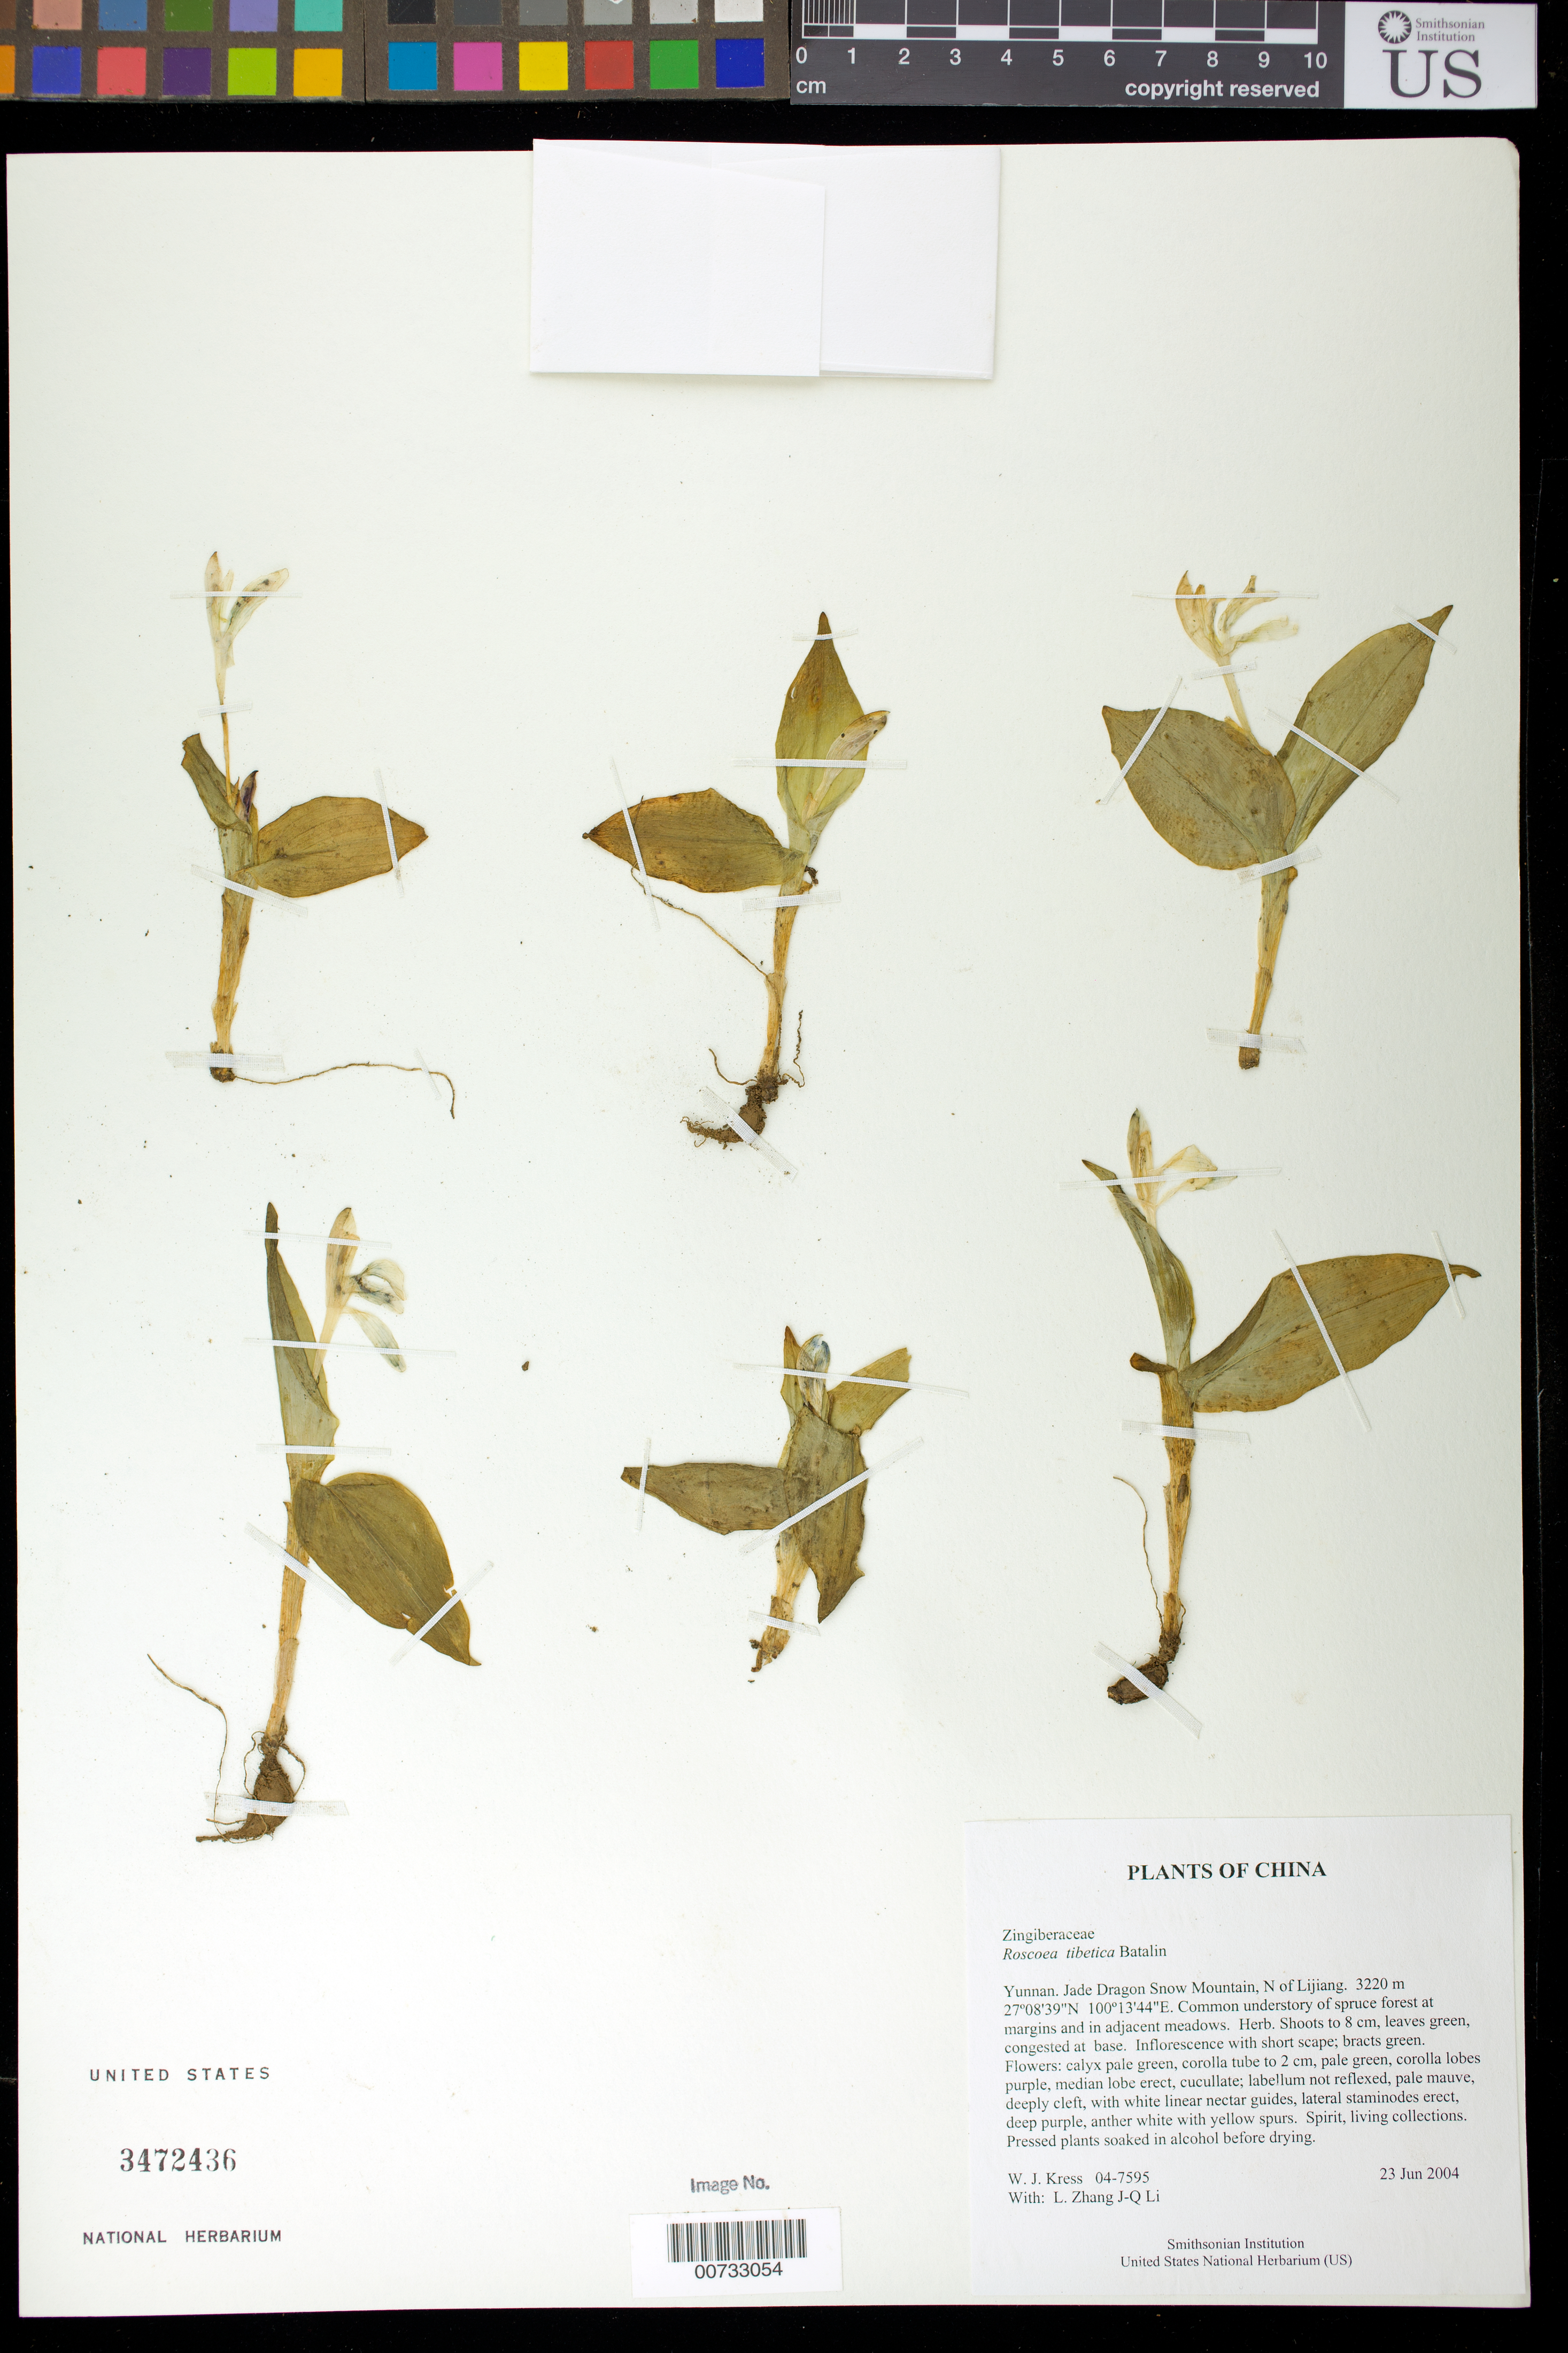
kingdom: Plantae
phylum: Tracheophyta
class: Liliopsida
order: Zingiberales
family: Zingiberaceae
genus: Roscoea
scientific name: Roscoea tibetica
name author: Batalin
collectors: W. J. Kress, J.-Q. Li & L. B. Zhang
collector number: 04-7595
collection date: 2004-06-23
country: China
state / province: Yunnan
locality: Jade Dragon Snow Mountain, N of Lijiang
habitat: Common understory of spruce forest at margins and in adjacent meadows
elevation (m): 3220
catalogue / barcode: US 3472436